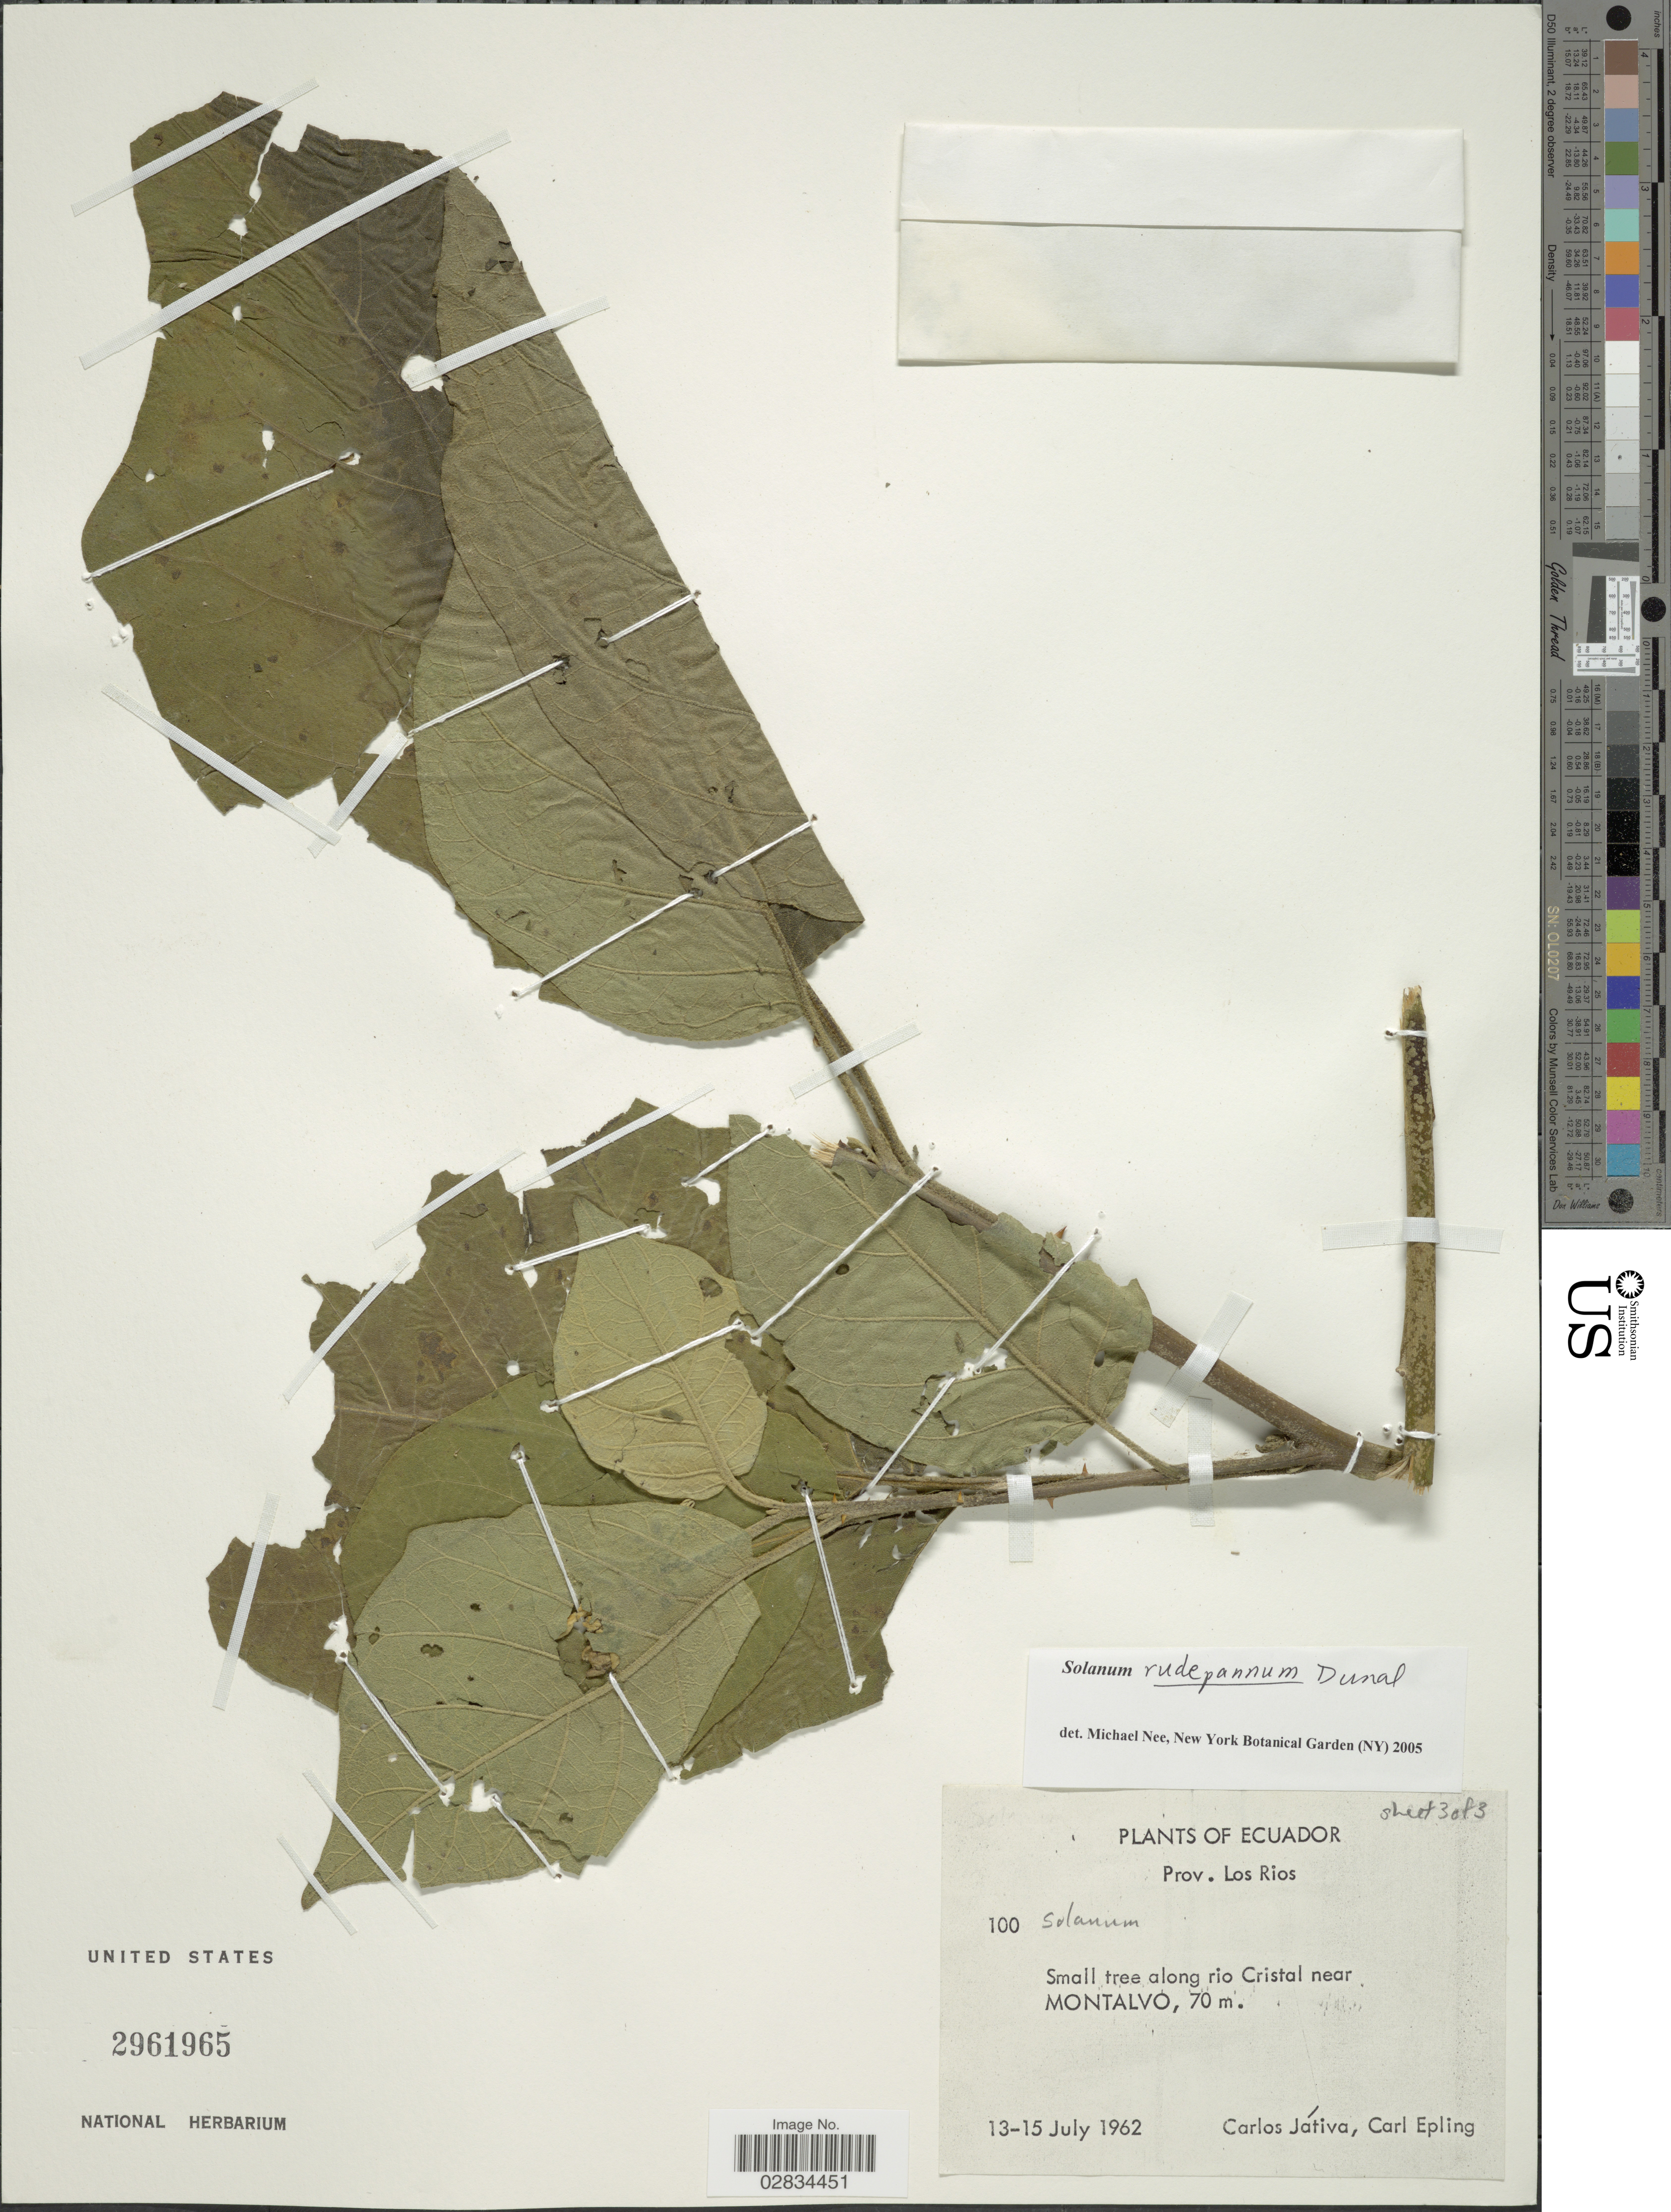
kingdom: Plantae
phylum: Tracheophyta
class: Magnoliopsida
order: Solanales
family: Solanaceae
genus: Solanum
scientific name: Solanum rudepannum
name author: Dunal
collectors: C. D. Játiva & C. C. Epling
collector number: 100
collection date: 1962-07-13/1962-07-15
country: Ecuador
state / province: Los Ríos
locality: Prov. Los Rios. Small tree along rio Cristal near Montalvo.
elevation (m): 70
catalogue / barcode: US 2961965